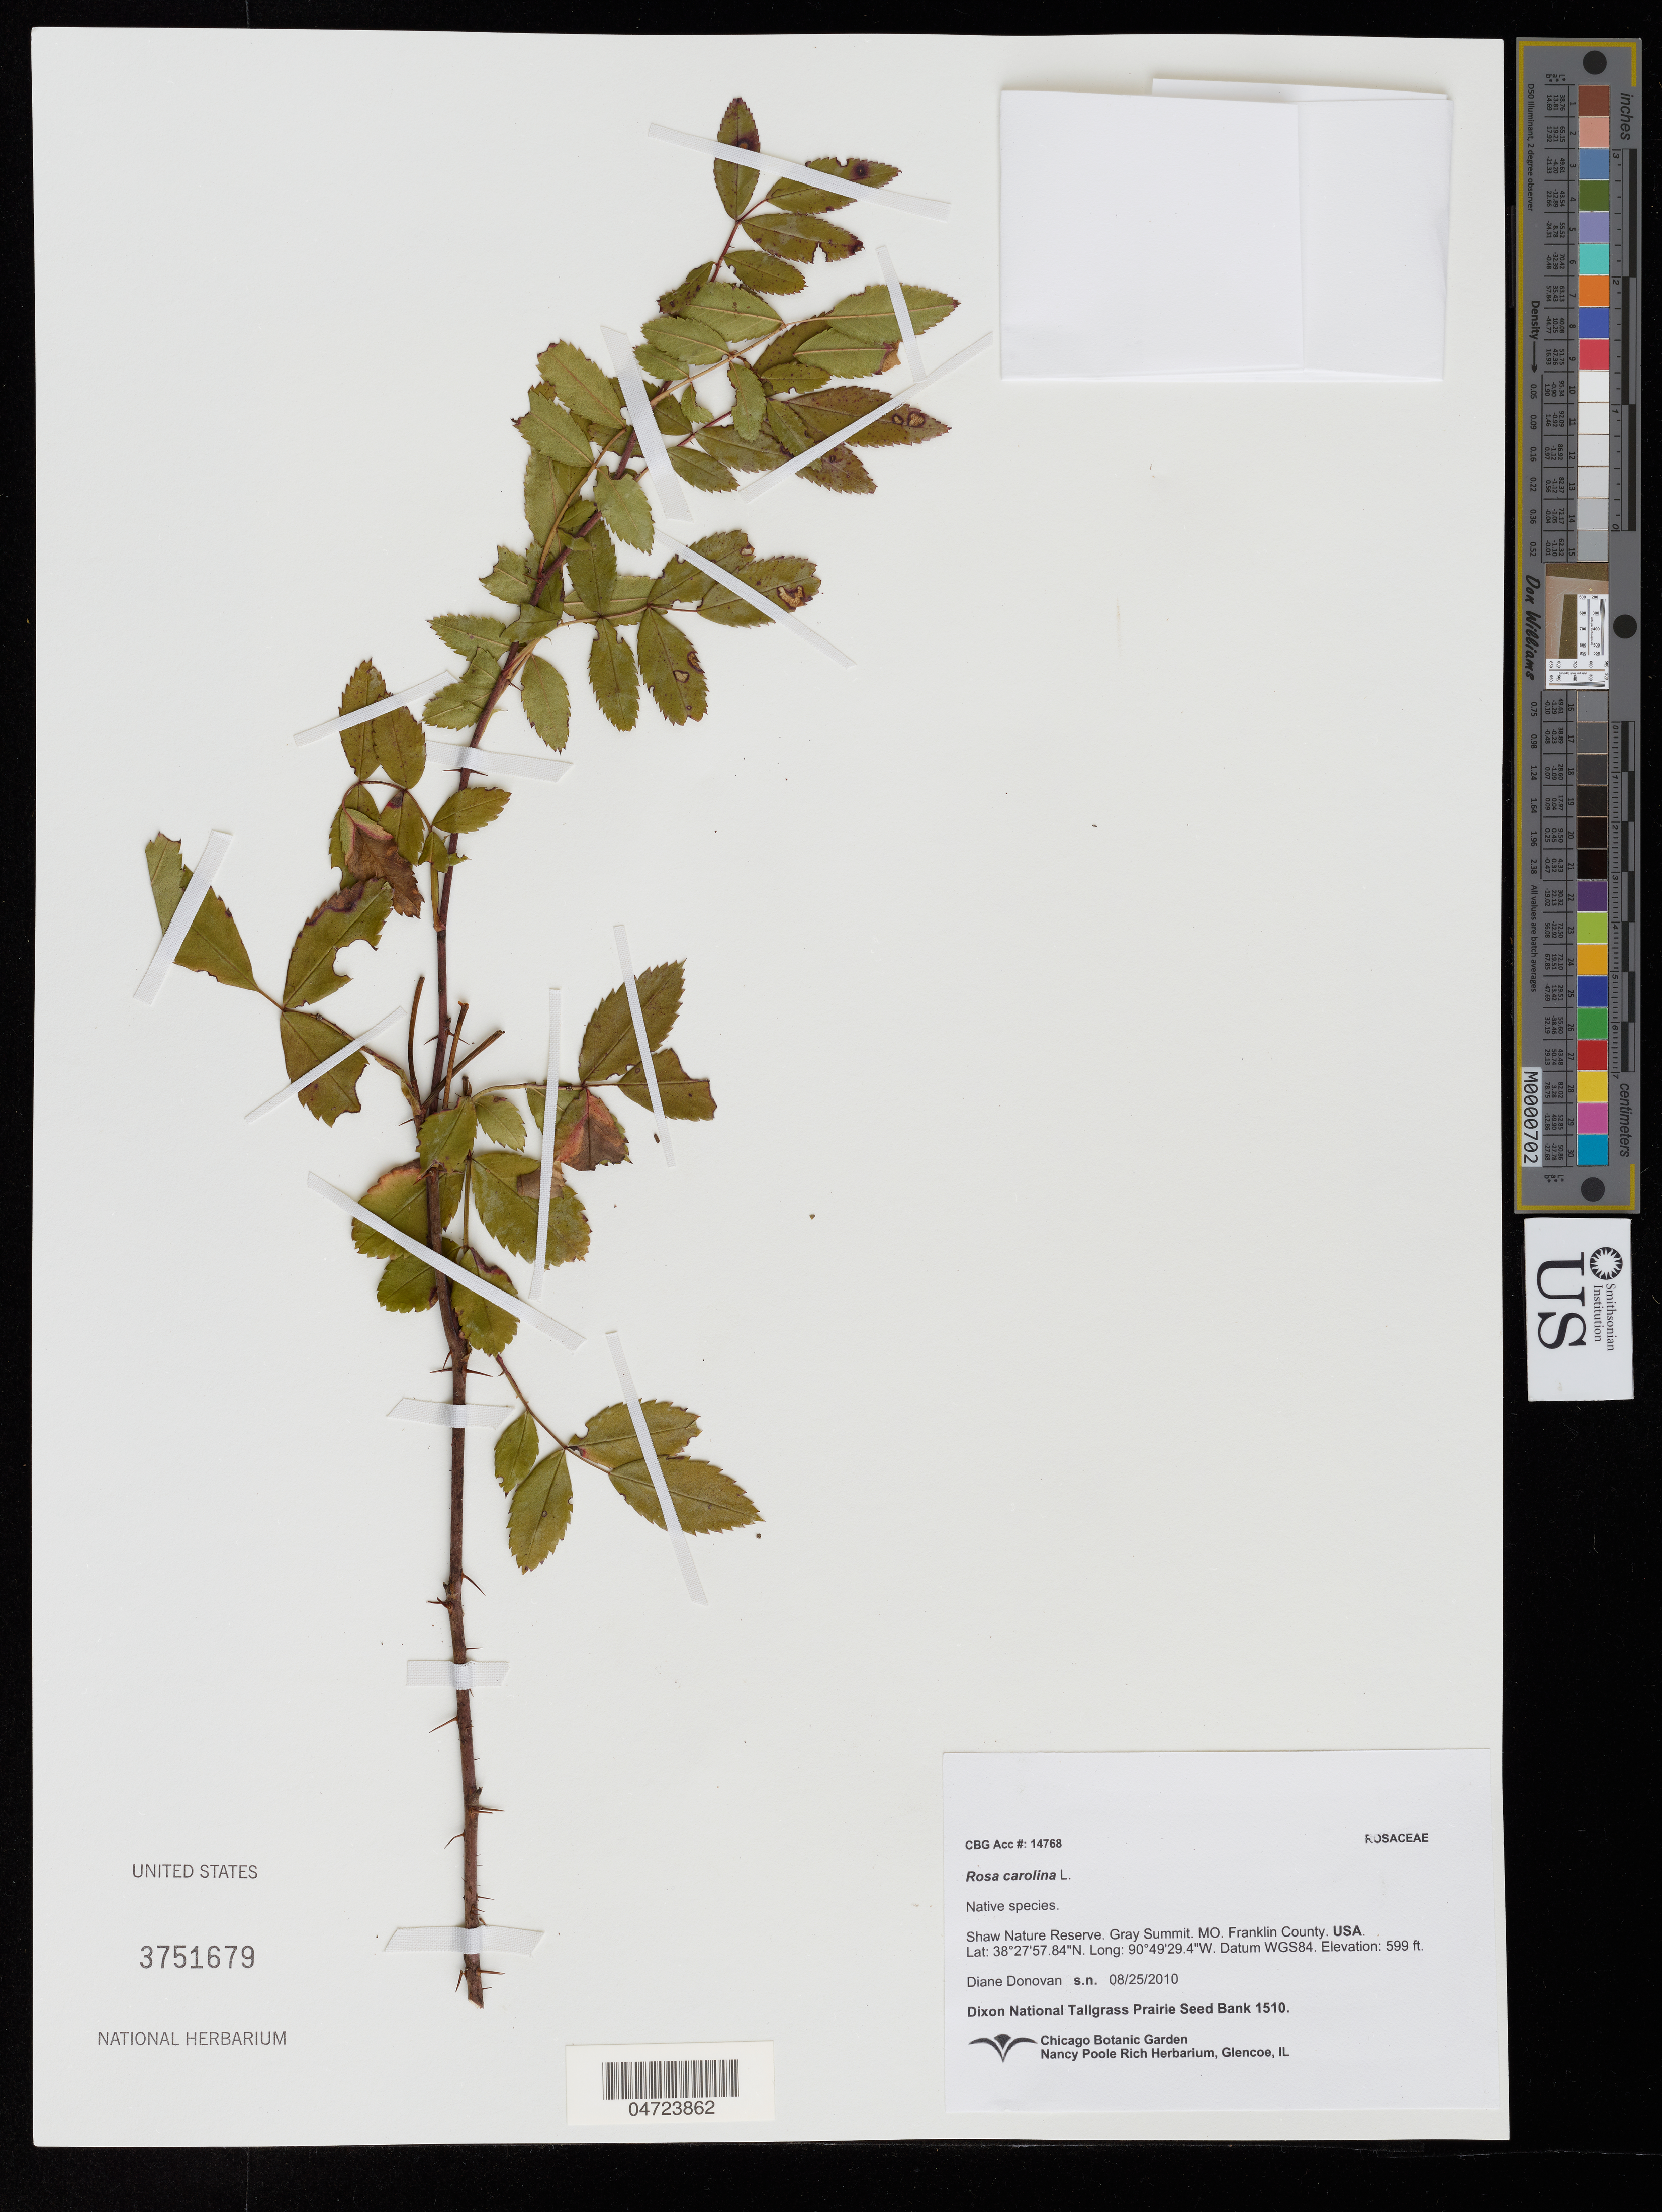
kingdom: Plantae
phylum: Tracheophyta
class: Magnoliopsida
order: Rosales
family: Rosaceae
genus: Rosa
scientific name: Rosa carolina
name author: L.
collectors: D. Donovan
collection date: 2010-08-25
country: United States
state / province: Missouri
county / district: Franklin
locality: Shaw Nature Reserve. Gray Summit. Franklin County.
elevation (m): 183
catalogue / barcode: US 3751679